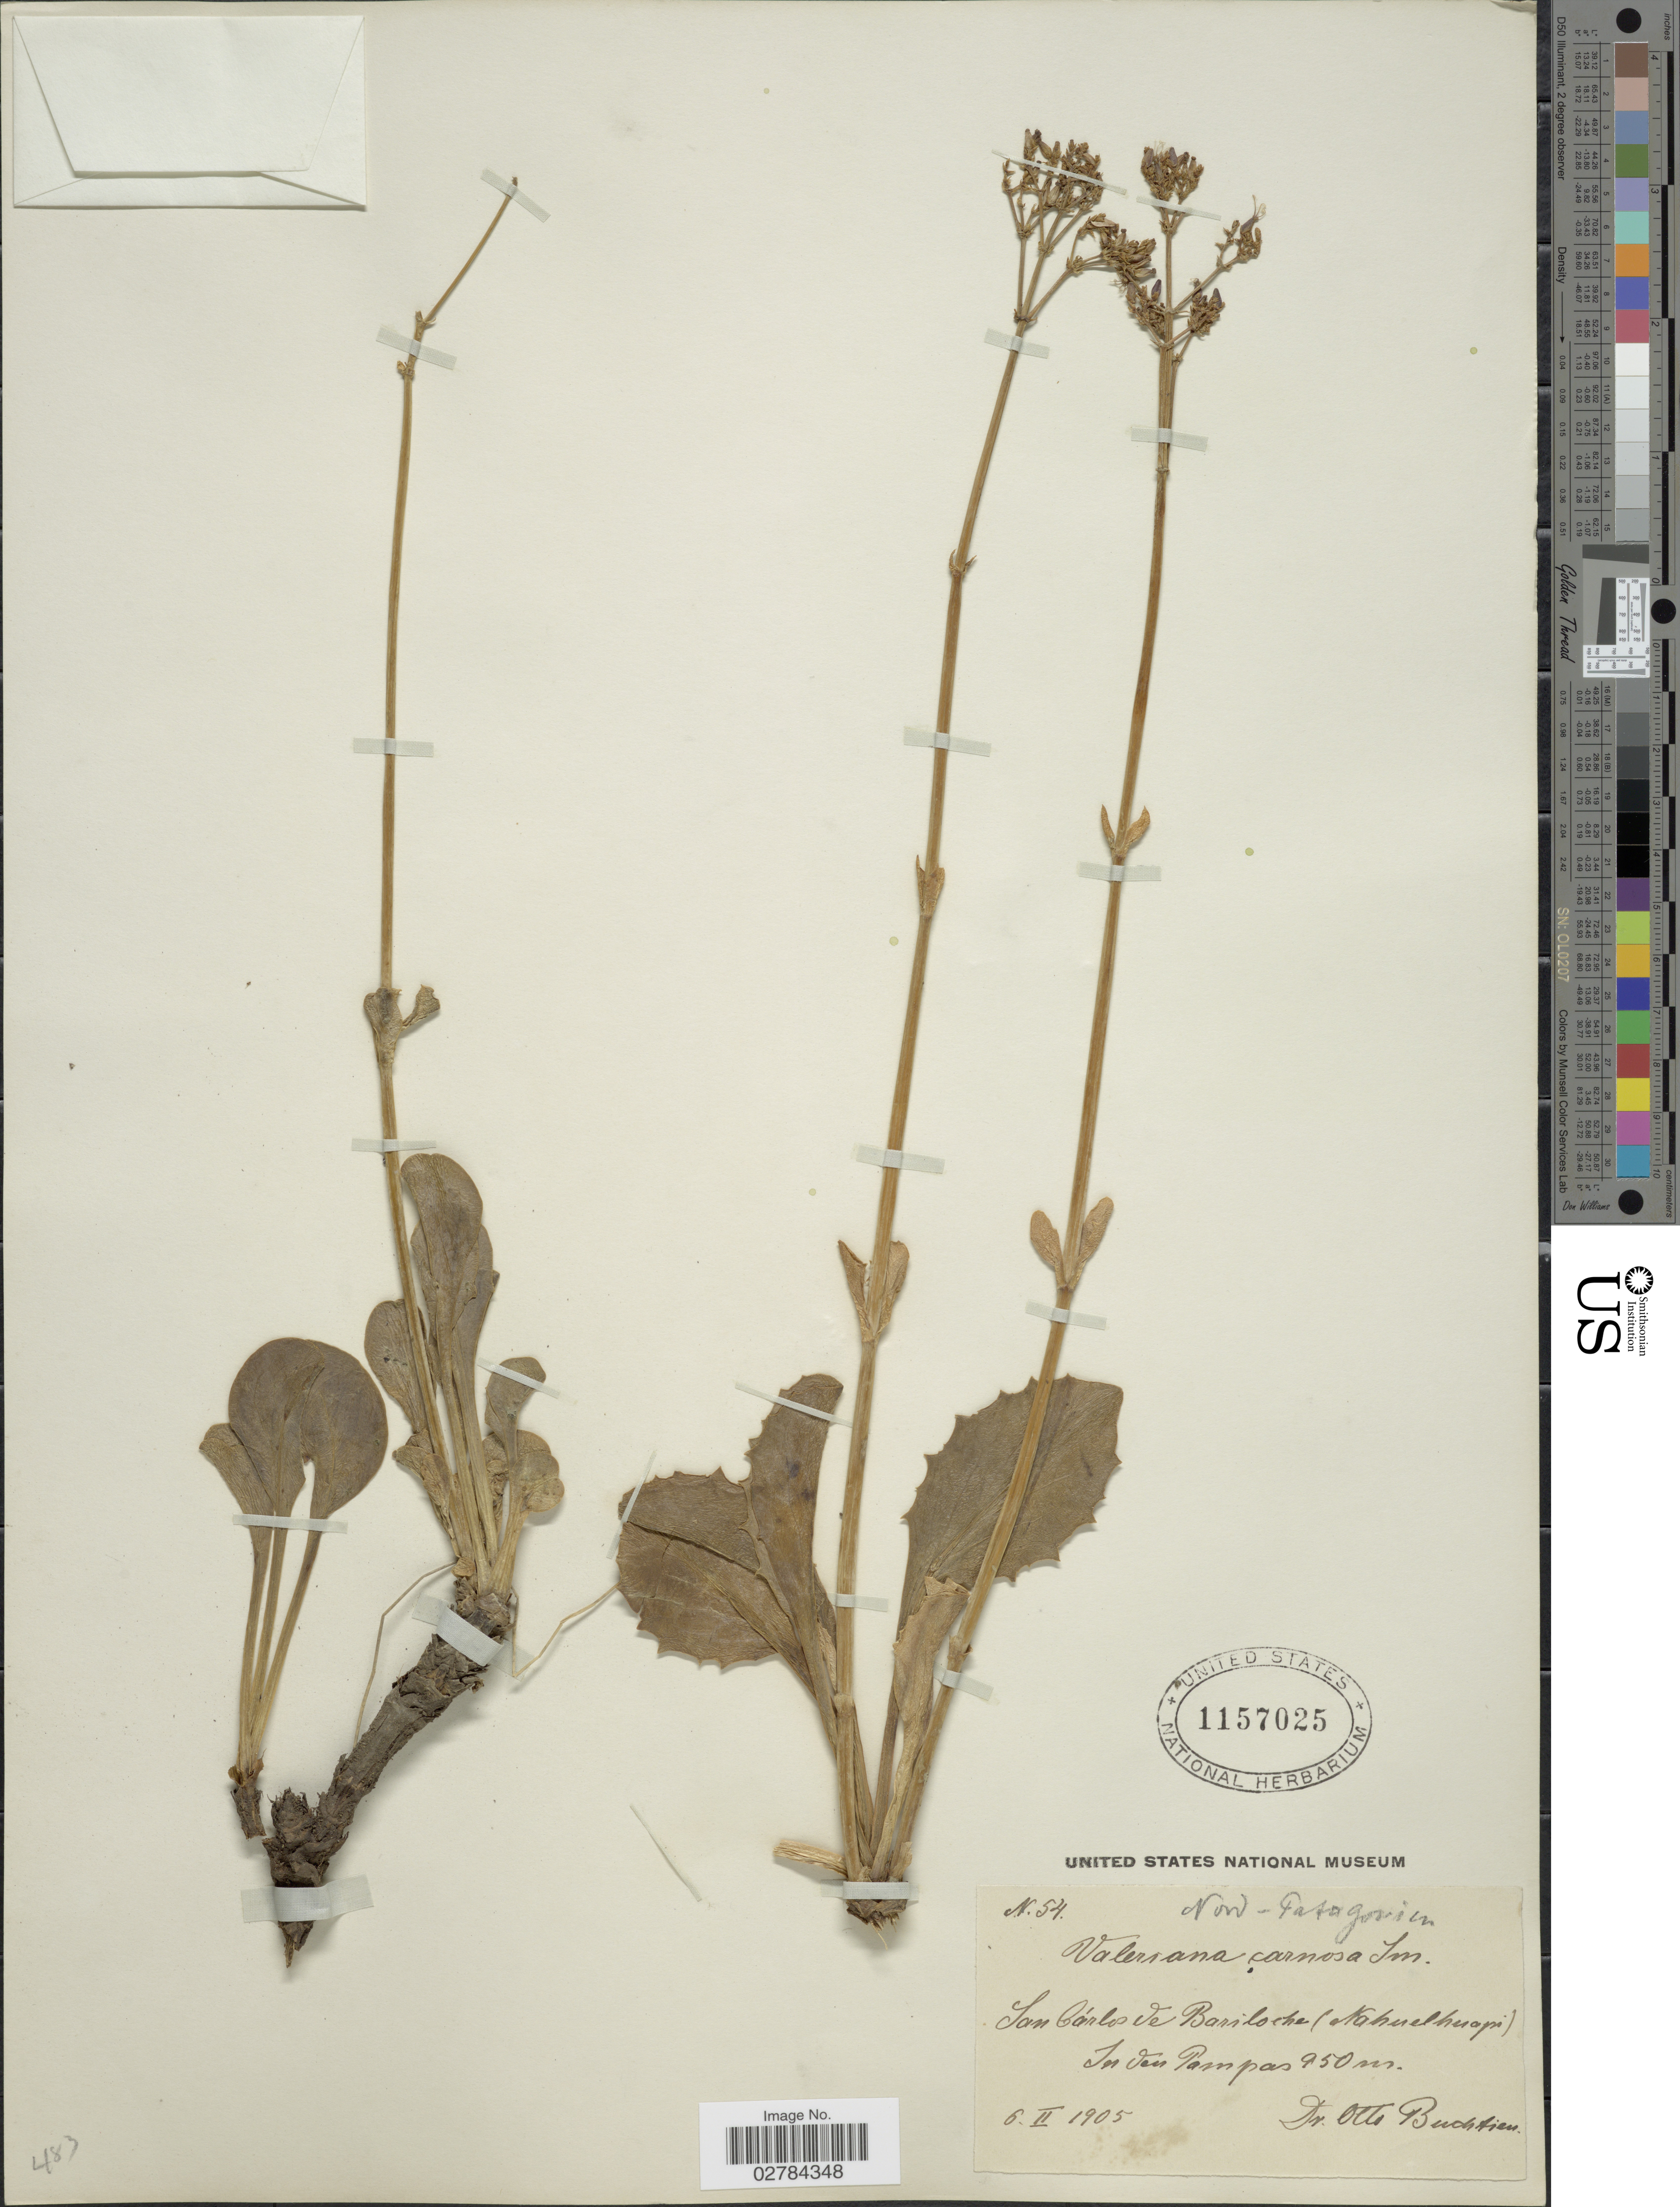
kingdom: Plantae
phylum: Tracheophyta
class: Magnoliopsida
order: Dipsacales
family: Caprifoliaceae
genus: Valeriana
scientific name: Valeriana carnosa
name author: Sm.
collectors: O. Buchtien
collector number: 54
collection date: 1905-02-06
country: Argentina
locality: Nord-Patagonia. San Cárlos de Barriloche (Nahuelhuapi). In des Pampas.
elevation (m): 950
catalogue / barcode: US 1157025